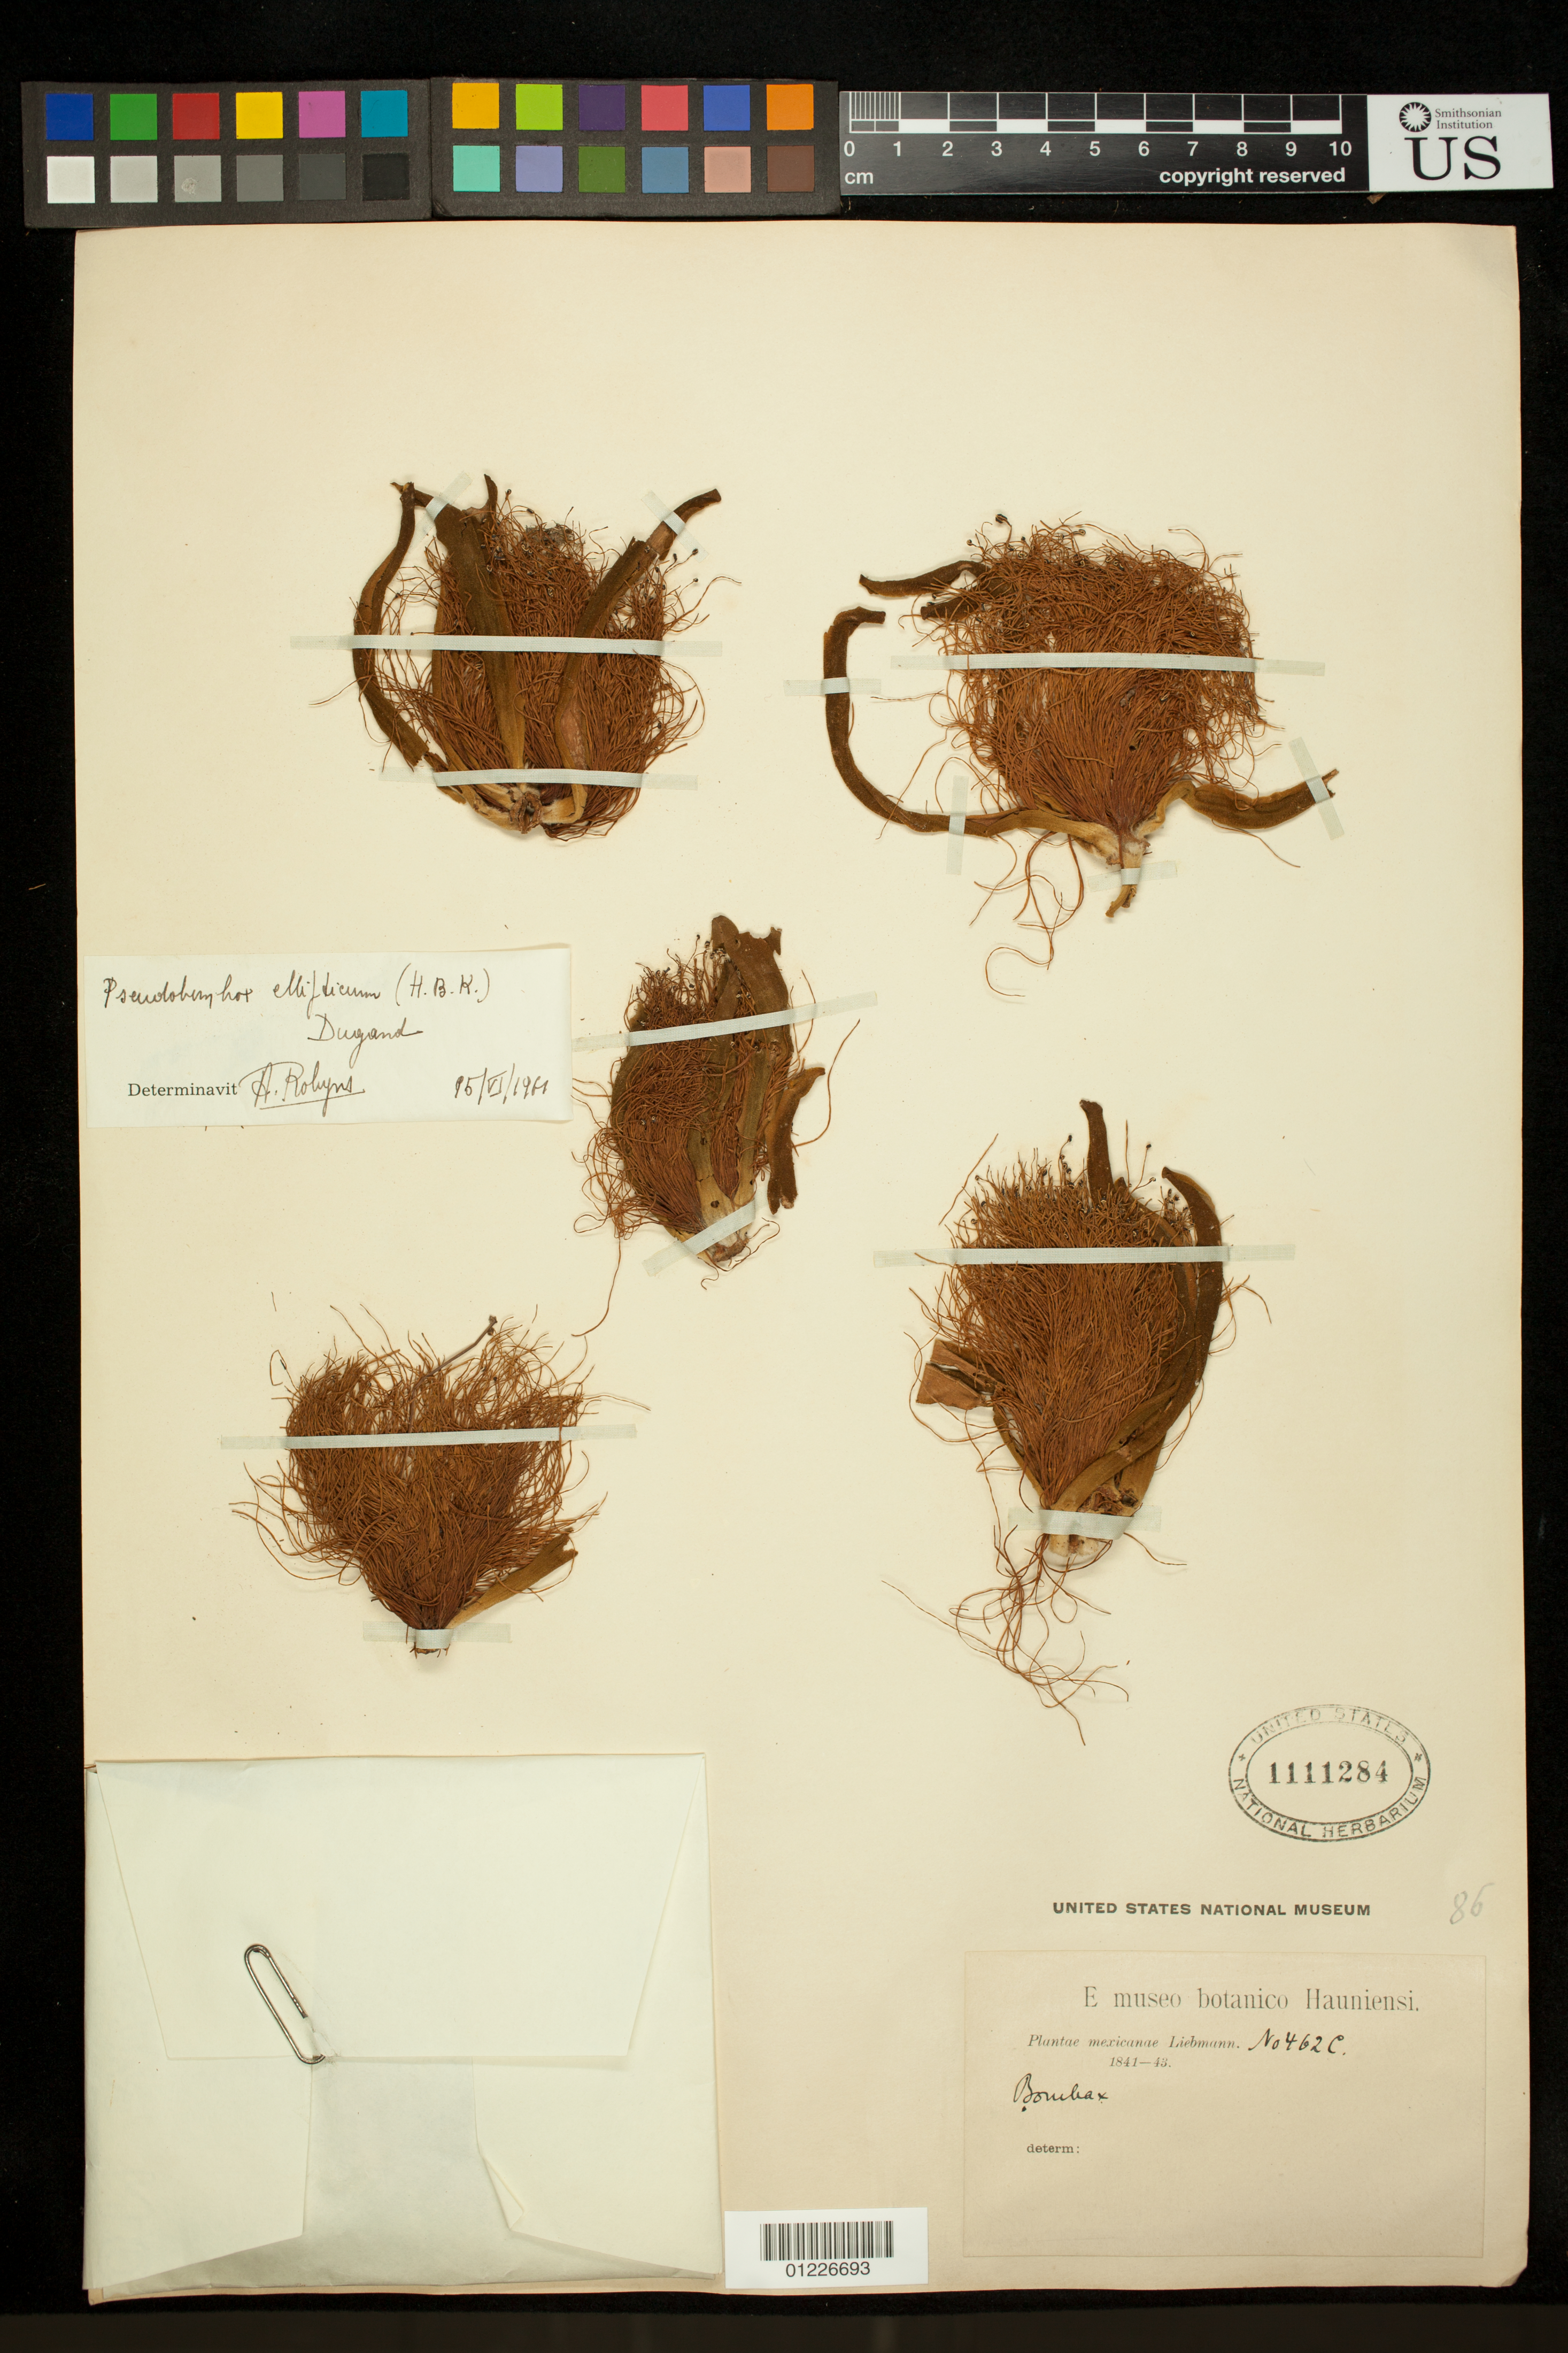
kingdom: Plantae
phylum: Tracheophyta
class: Magnoliopsida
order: Malvales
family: Malvaceae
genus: Pseudobombax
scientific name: Pseudobombax ellipticum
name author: (Kunth) Dugand G.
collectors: ex herb. Liebmann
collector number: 462C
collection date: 1841/1843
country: Mexico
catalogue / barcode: US 1111284